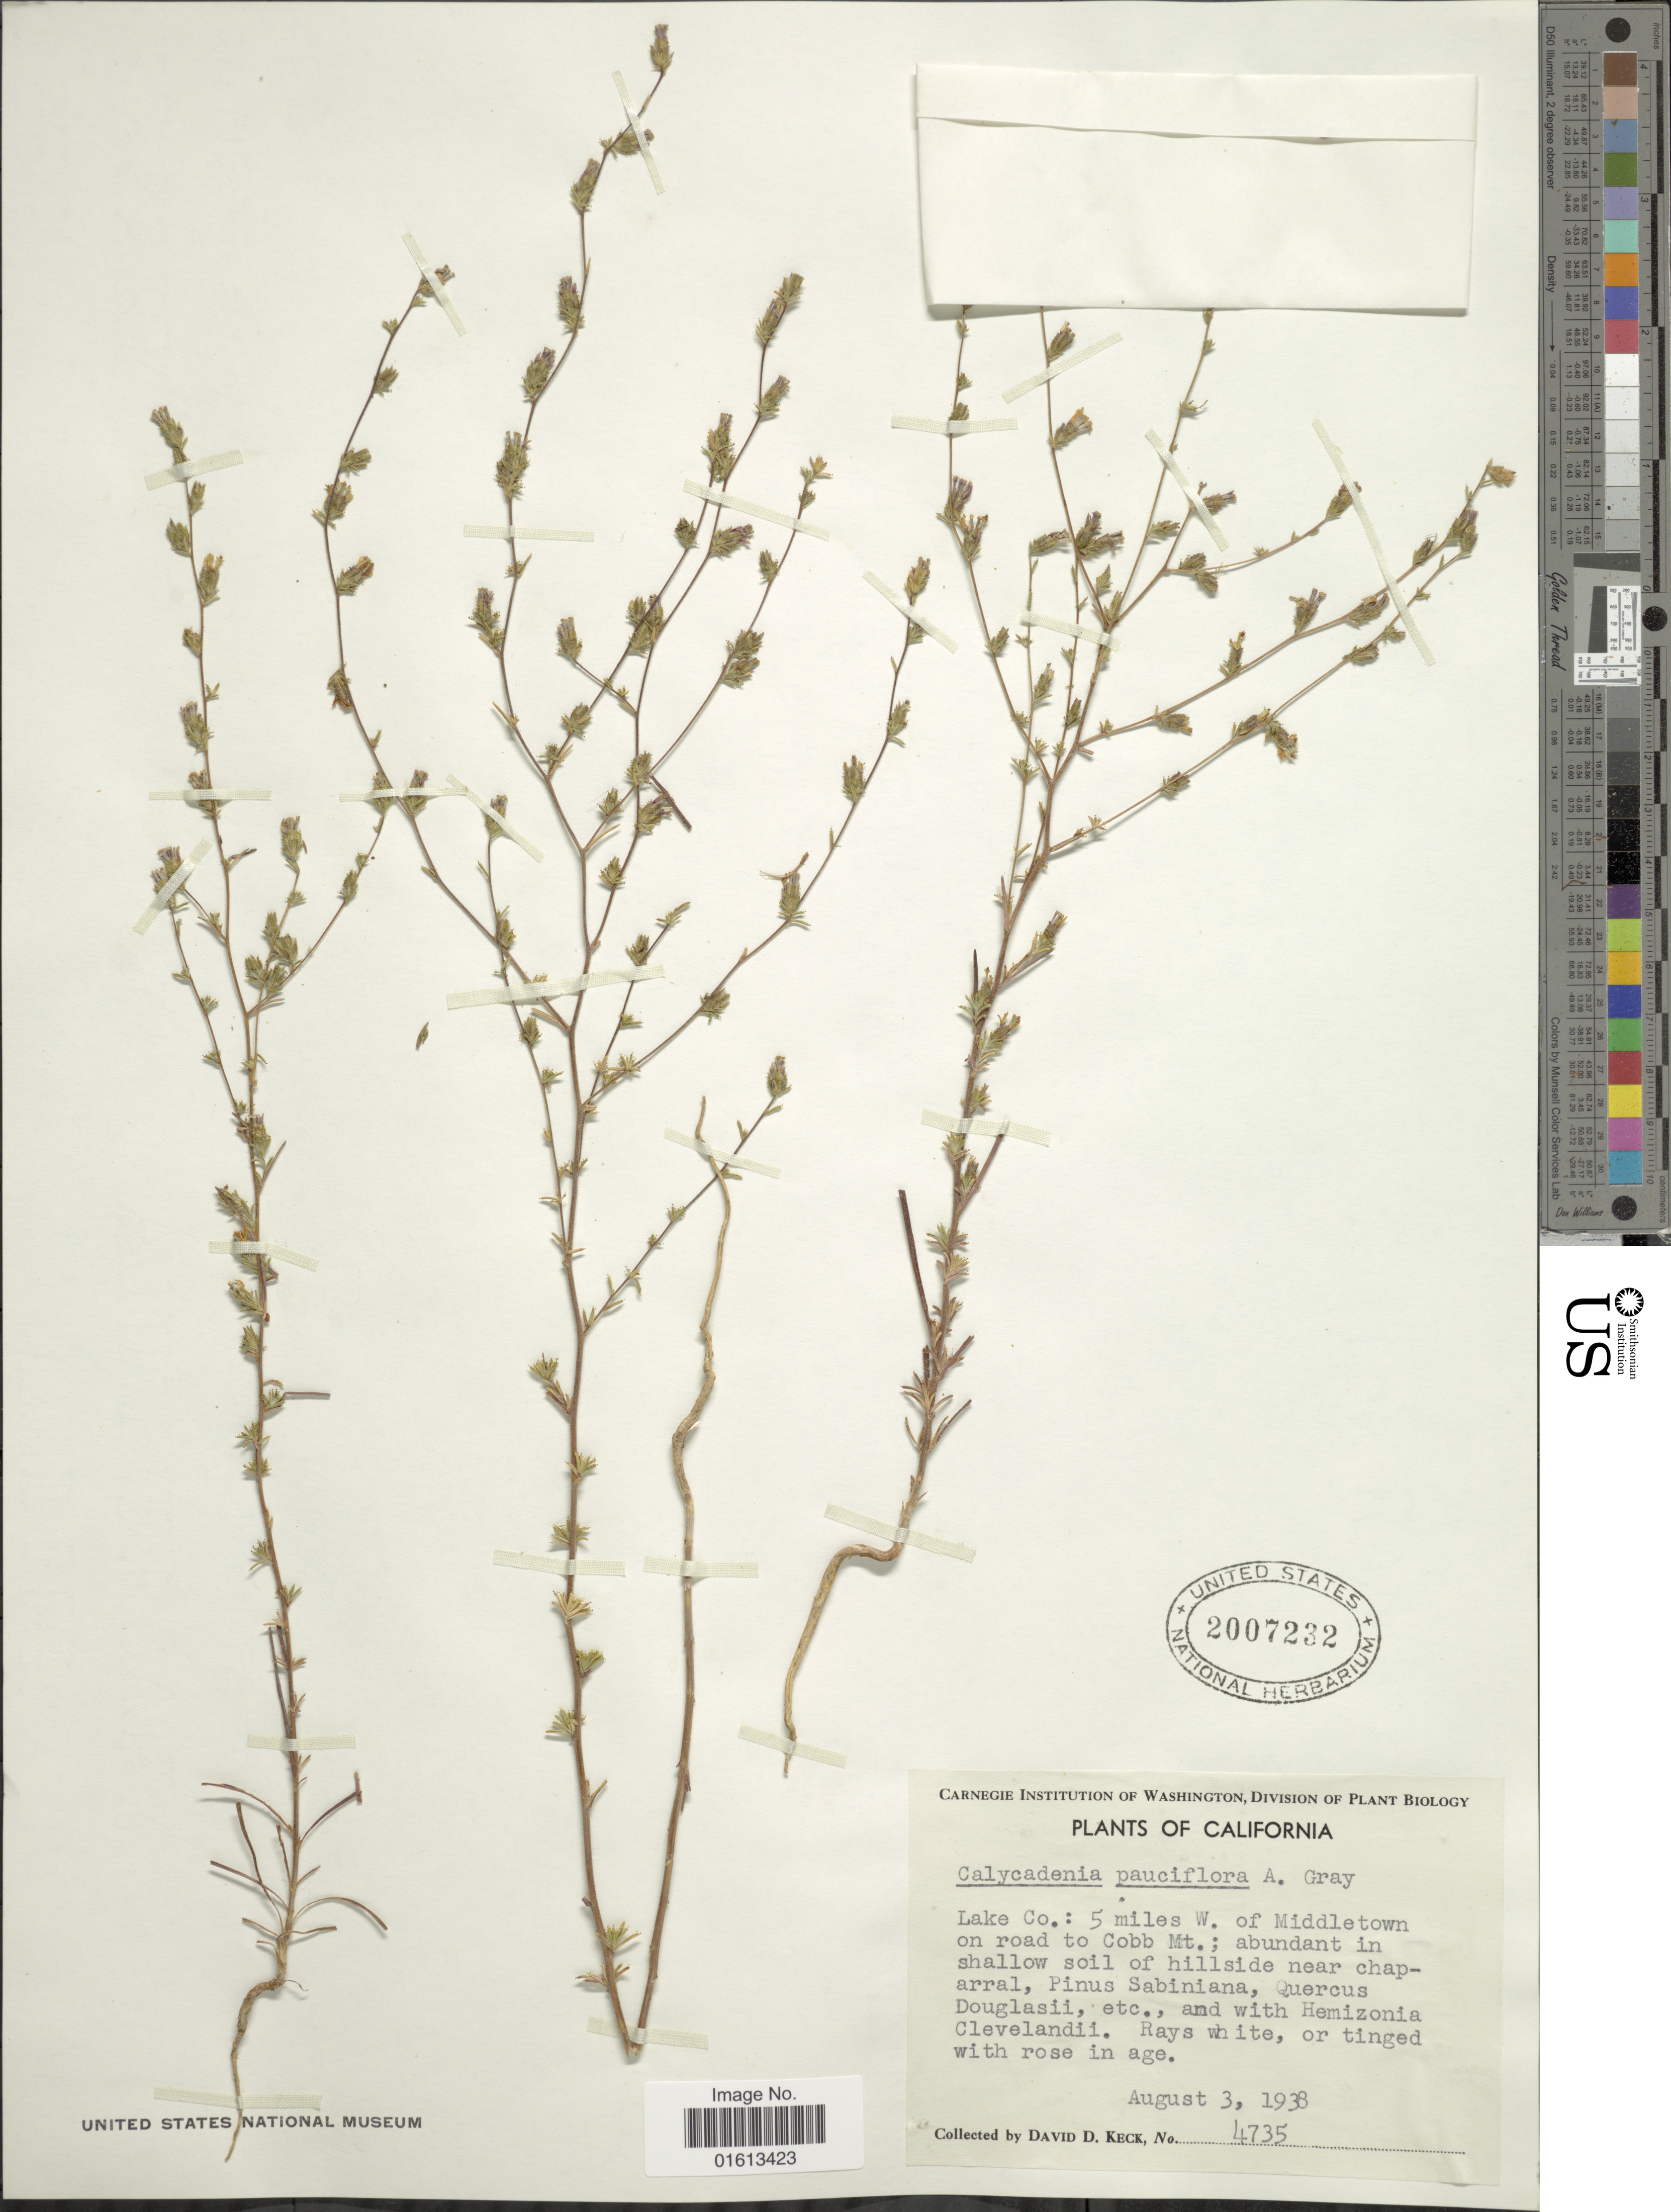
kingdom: Plantae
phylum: Tracheophyta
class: Magnoliopsida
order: Asterales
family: Asteraceae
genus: Calycadenia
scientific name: Calycadenia pauciflora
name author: A. Gray in Emory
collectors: D. D. Keck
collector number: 4735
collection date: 1938-08-03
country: United States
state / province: California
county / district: Lake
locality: Lake Co.: 5 miles w. of Middle town on road to Cobb Mt.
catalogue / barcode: US 2007232